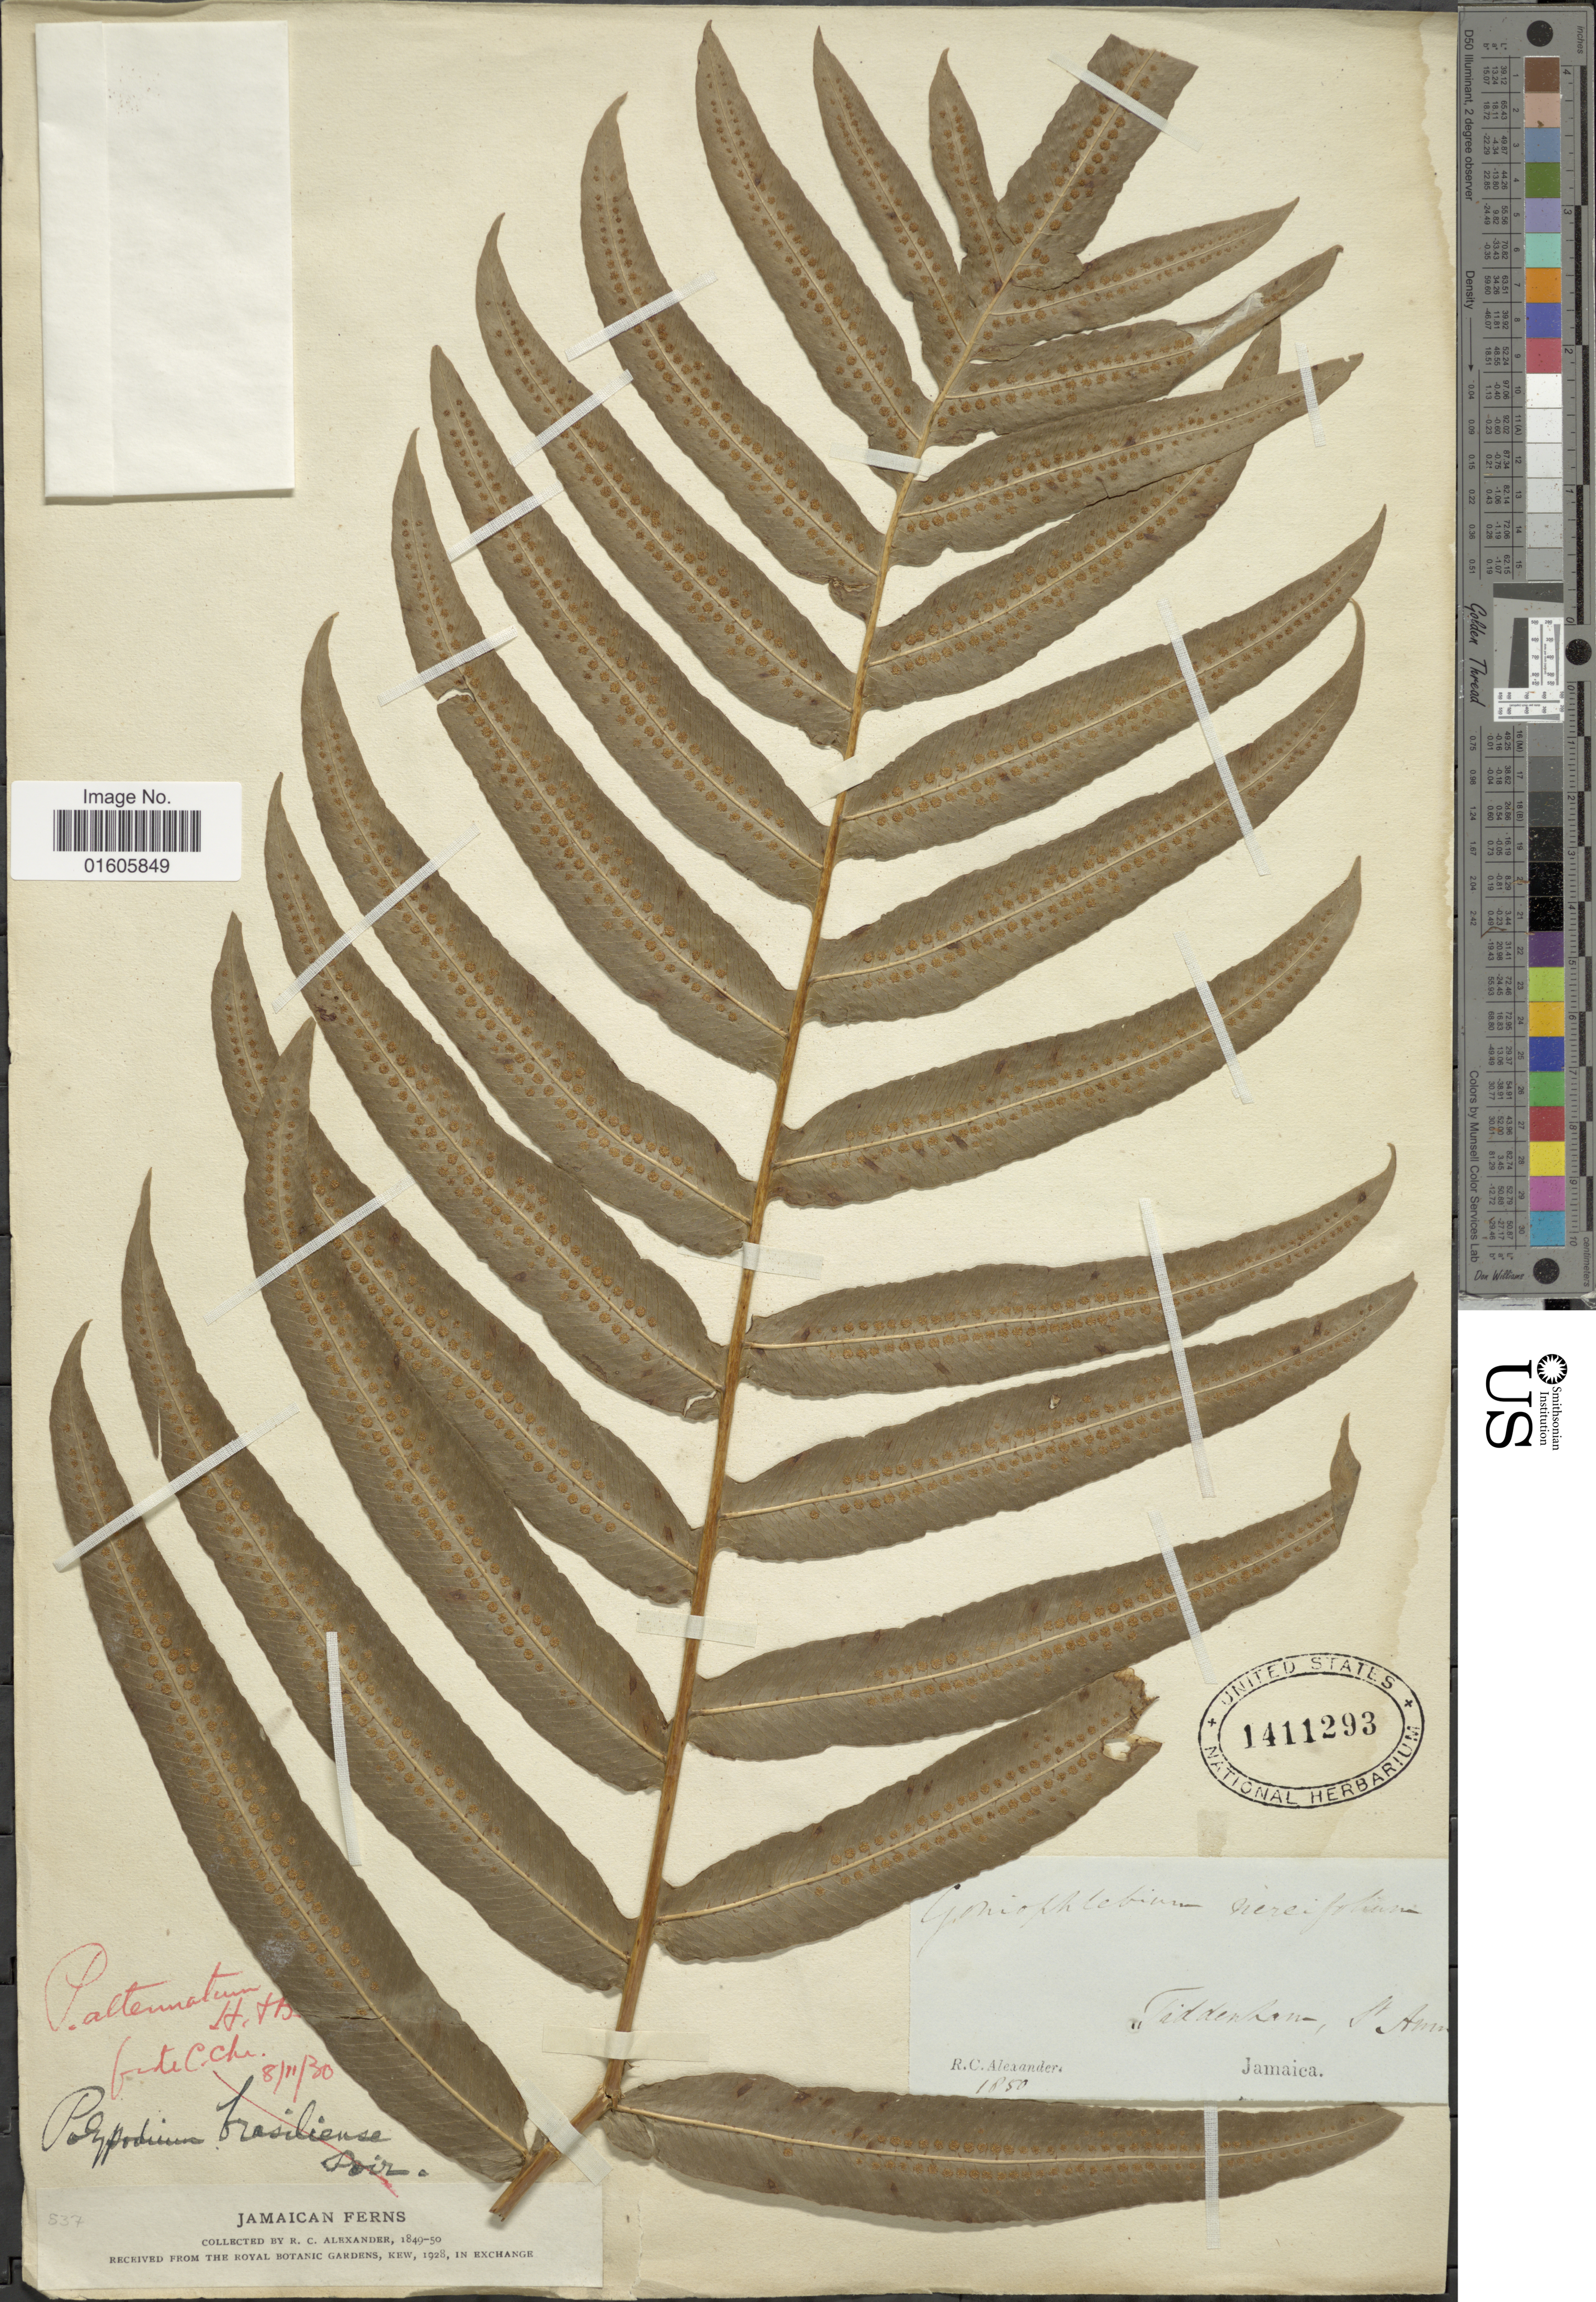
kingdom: Plantae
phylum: Tracheophyta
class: Polypodiopsida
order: Polypodiales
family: Polypodiaceae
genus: Serpocaulon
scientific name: Serpocaulon triseriale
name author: (Sw.) A.R. Sm.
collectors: R. C. Alexander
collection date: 1850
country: Jamaica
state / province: Saint Ann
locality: Tiddenham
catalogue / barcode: US 1411293